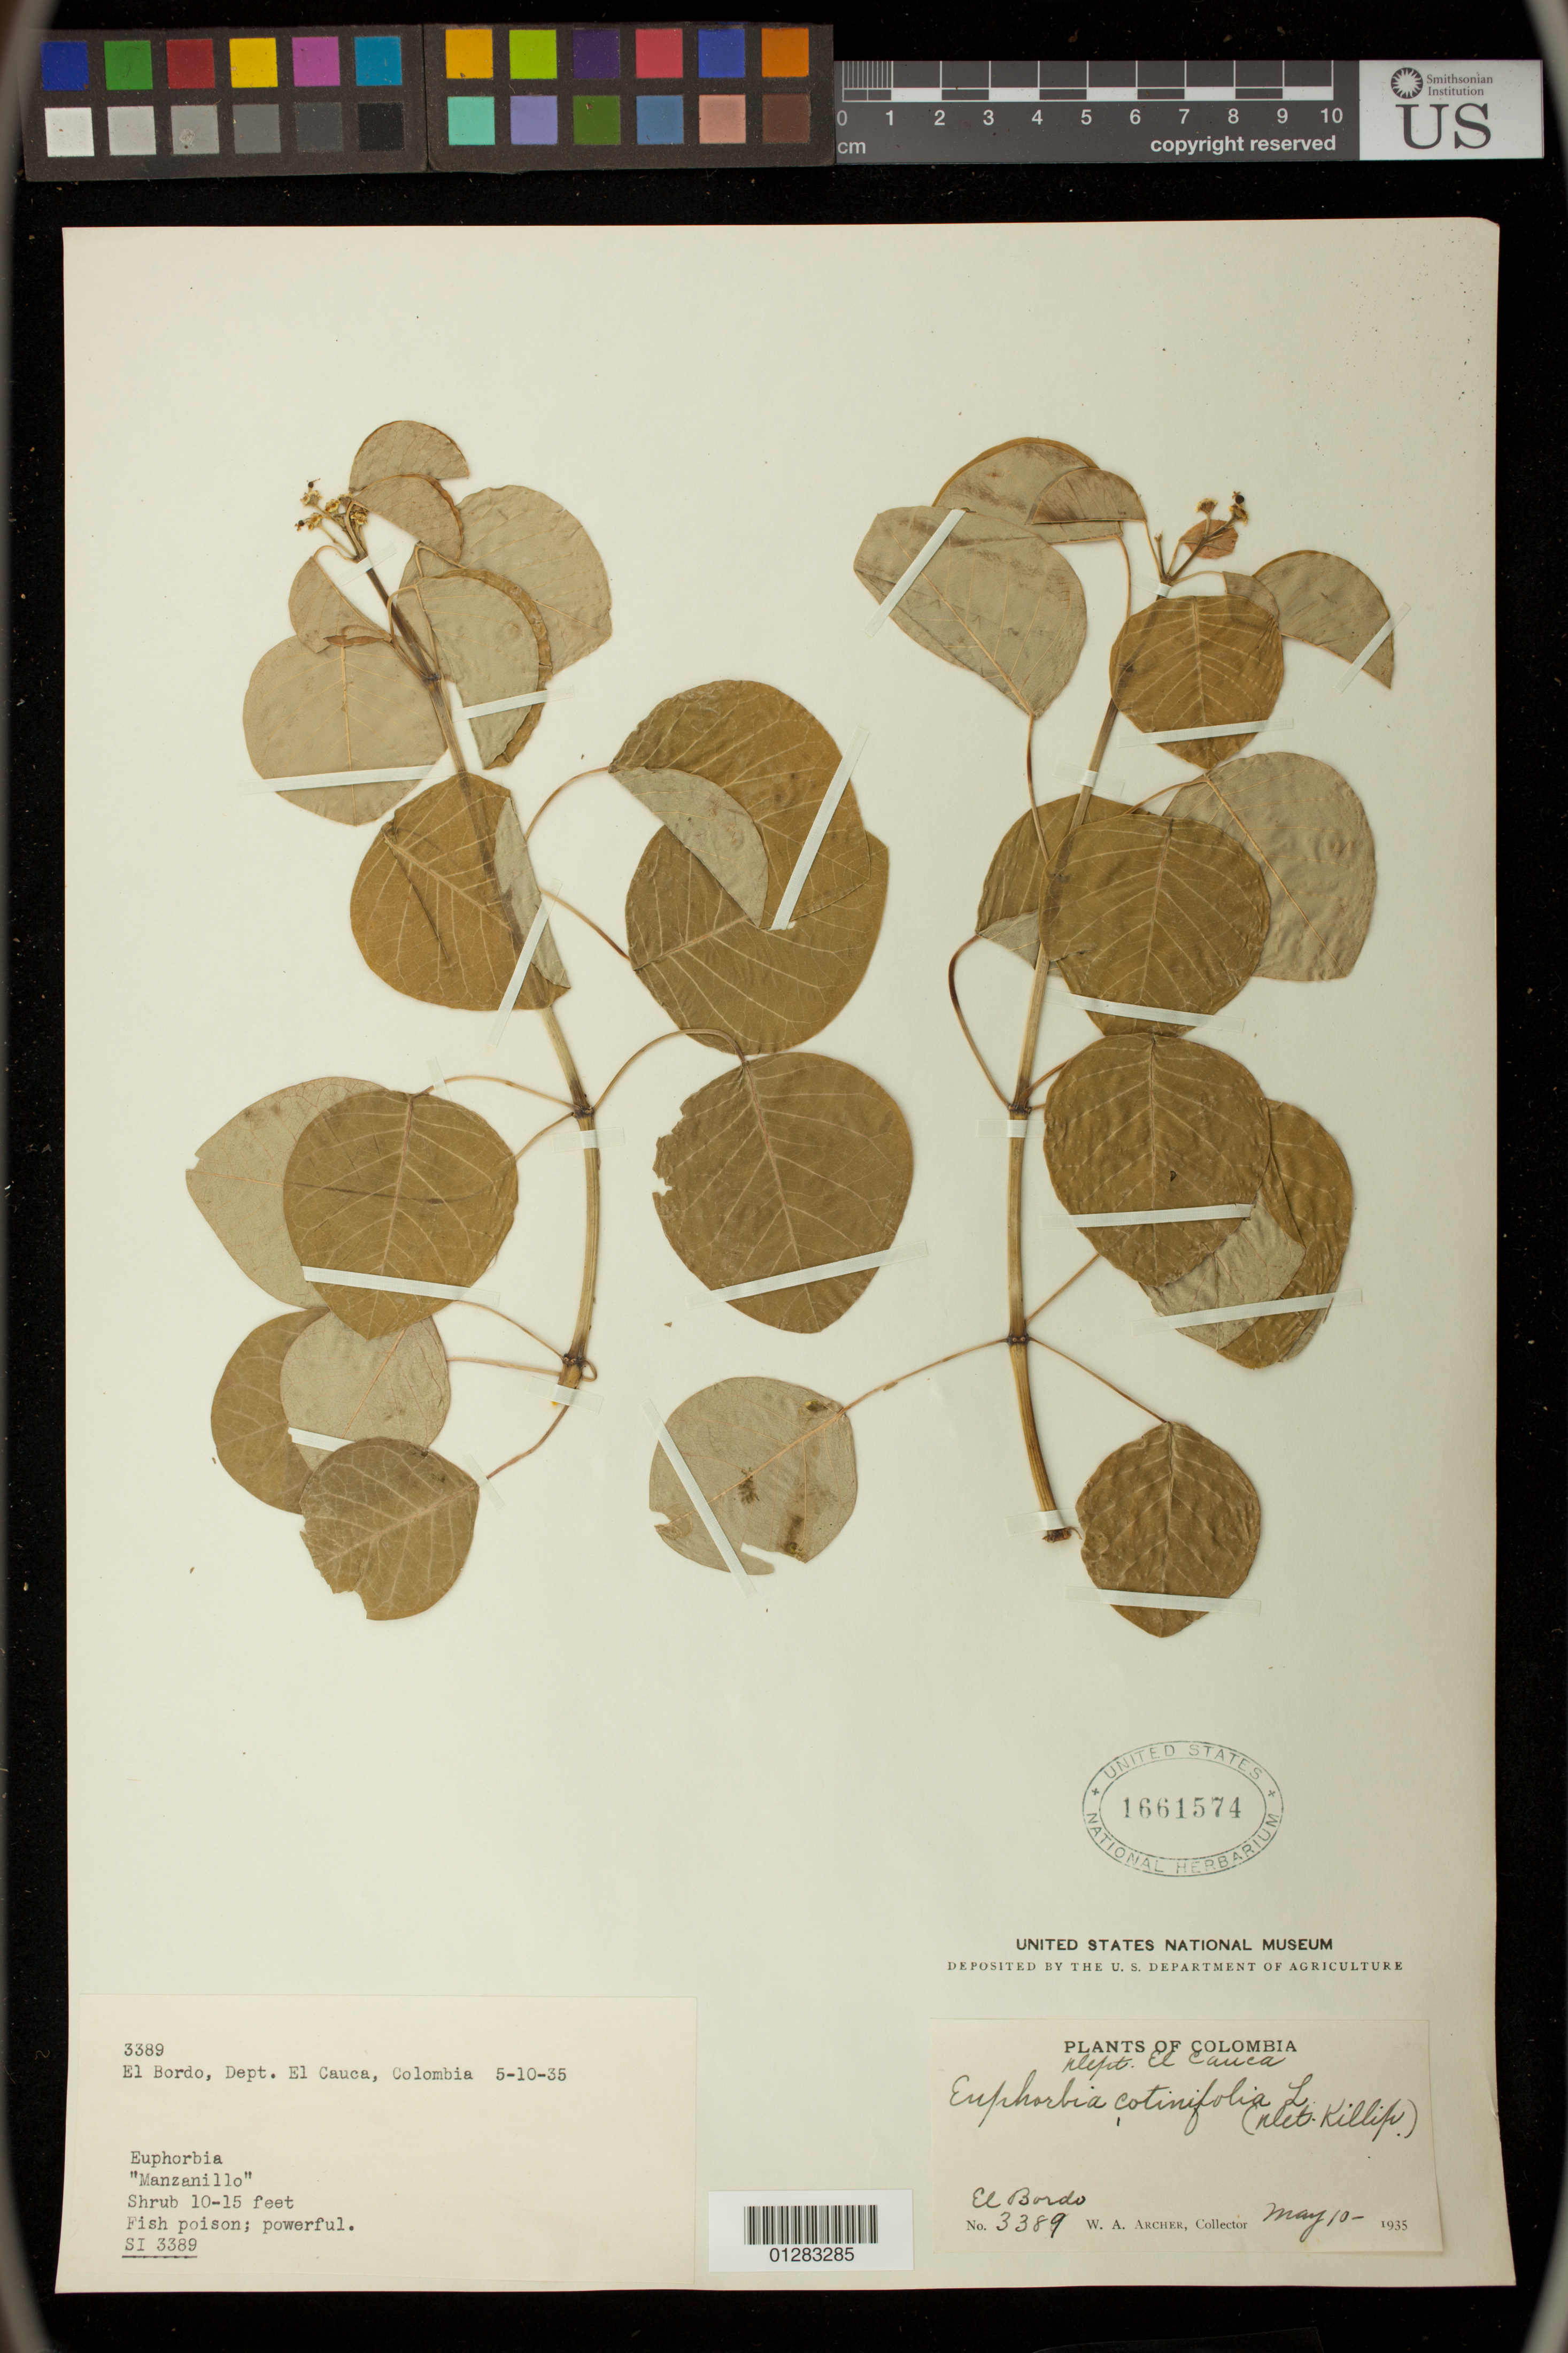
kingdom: Plantae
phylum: Tracheophyta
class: Magnoliopsida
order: Malpighiales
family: Euphorbiaceae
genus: Euphorbia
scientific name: Euphorbia cotinifolia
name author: L.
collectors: W. A. Archer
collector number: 3389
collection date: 1935-05-10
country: Colombia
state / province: Cauca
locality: El Bordo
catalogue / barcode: US 1661574